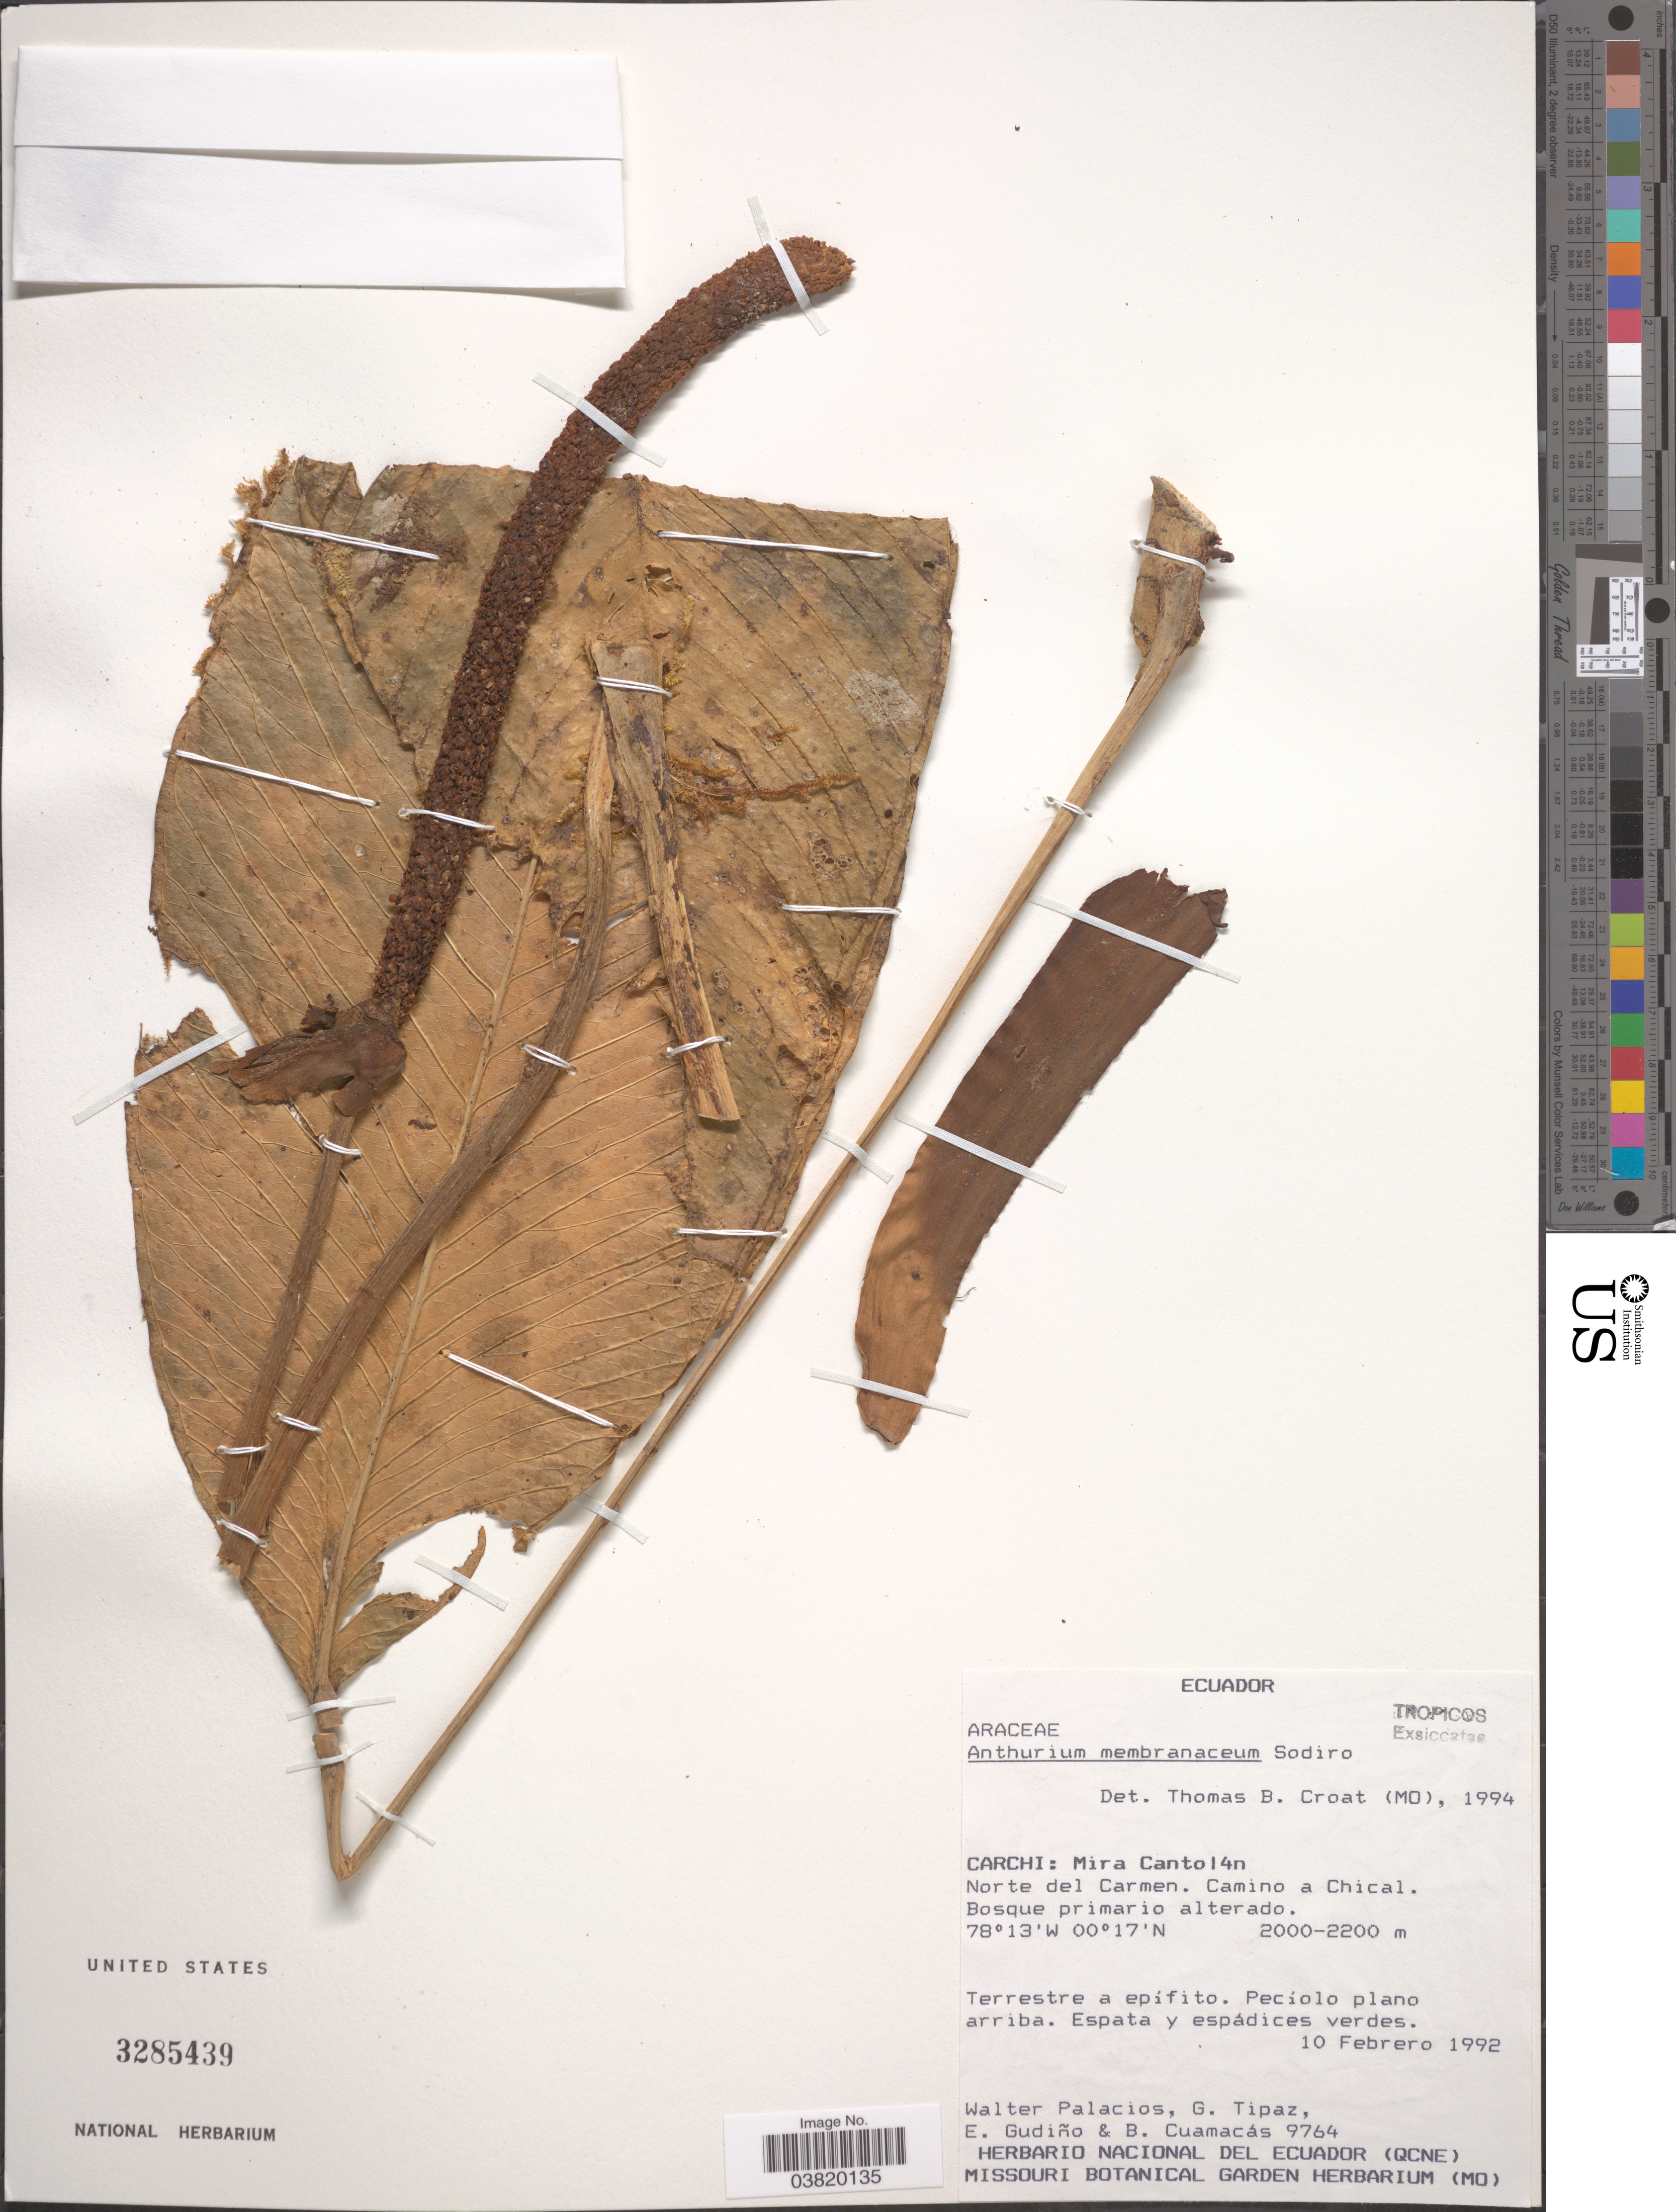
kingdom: Plantae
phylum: Tracheophyta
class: Liliopsida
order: Alismatales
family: Araceae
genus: Anthurium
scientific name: Anthurium membranaceum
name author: Sodiro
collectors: W. Palacios, G. Tipaz, E. Gudiño & B. Cuamacas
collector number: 9764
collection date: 1992-02-10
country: Ecuador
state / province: Carchi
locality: Mira Cantol4n. Norte del Carmen. Camino a Chical.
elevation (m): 2000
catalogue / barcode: US 3285439